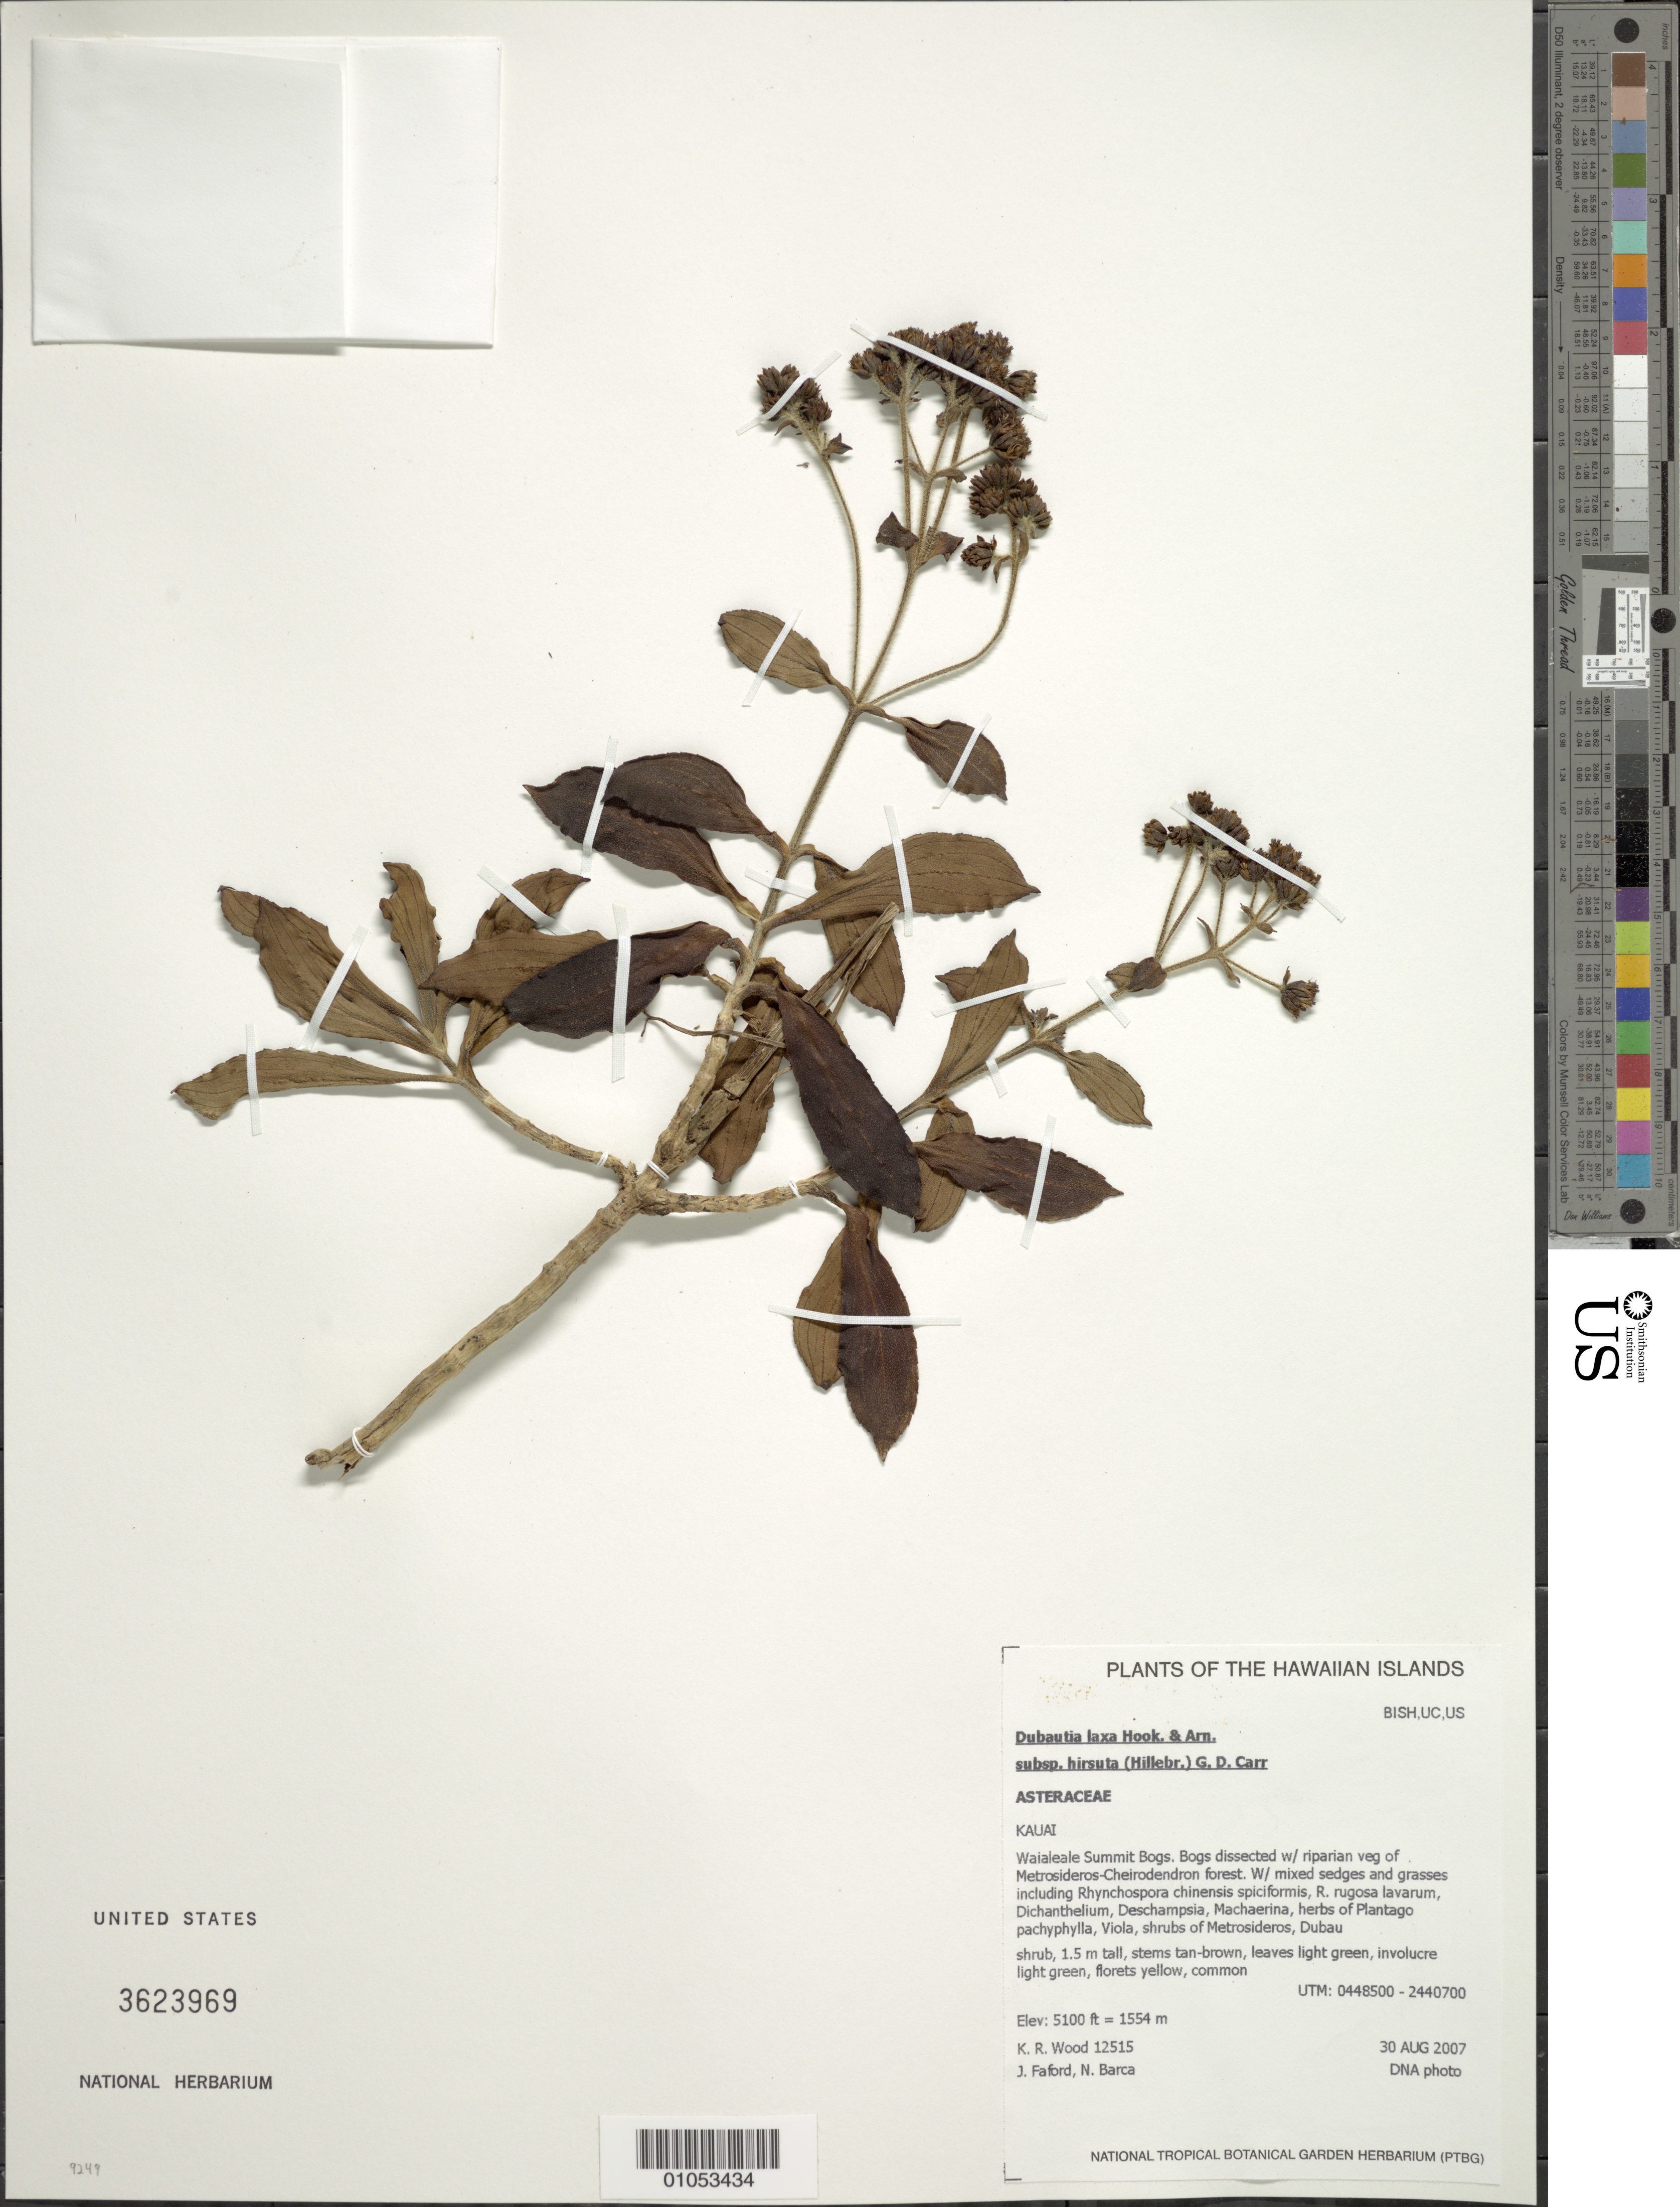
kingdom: Plantae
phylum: Tracheophyta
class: Magnoliopsida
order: Asterales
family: Asteraceae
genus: Dubautia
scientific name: Dubautia laxa subsp. hirsuta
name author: (Hillebr.) G.D. Carr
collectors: K. R. Wood, J. Faford & N. Barca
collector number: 12515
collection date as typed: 30 Aug 2007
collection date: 2007-08-30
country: United States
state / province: Hawaii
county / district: Kauai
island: Kaua'i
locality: Waialeale Summit Bogs.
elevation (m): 1554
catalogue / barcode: US 3623969